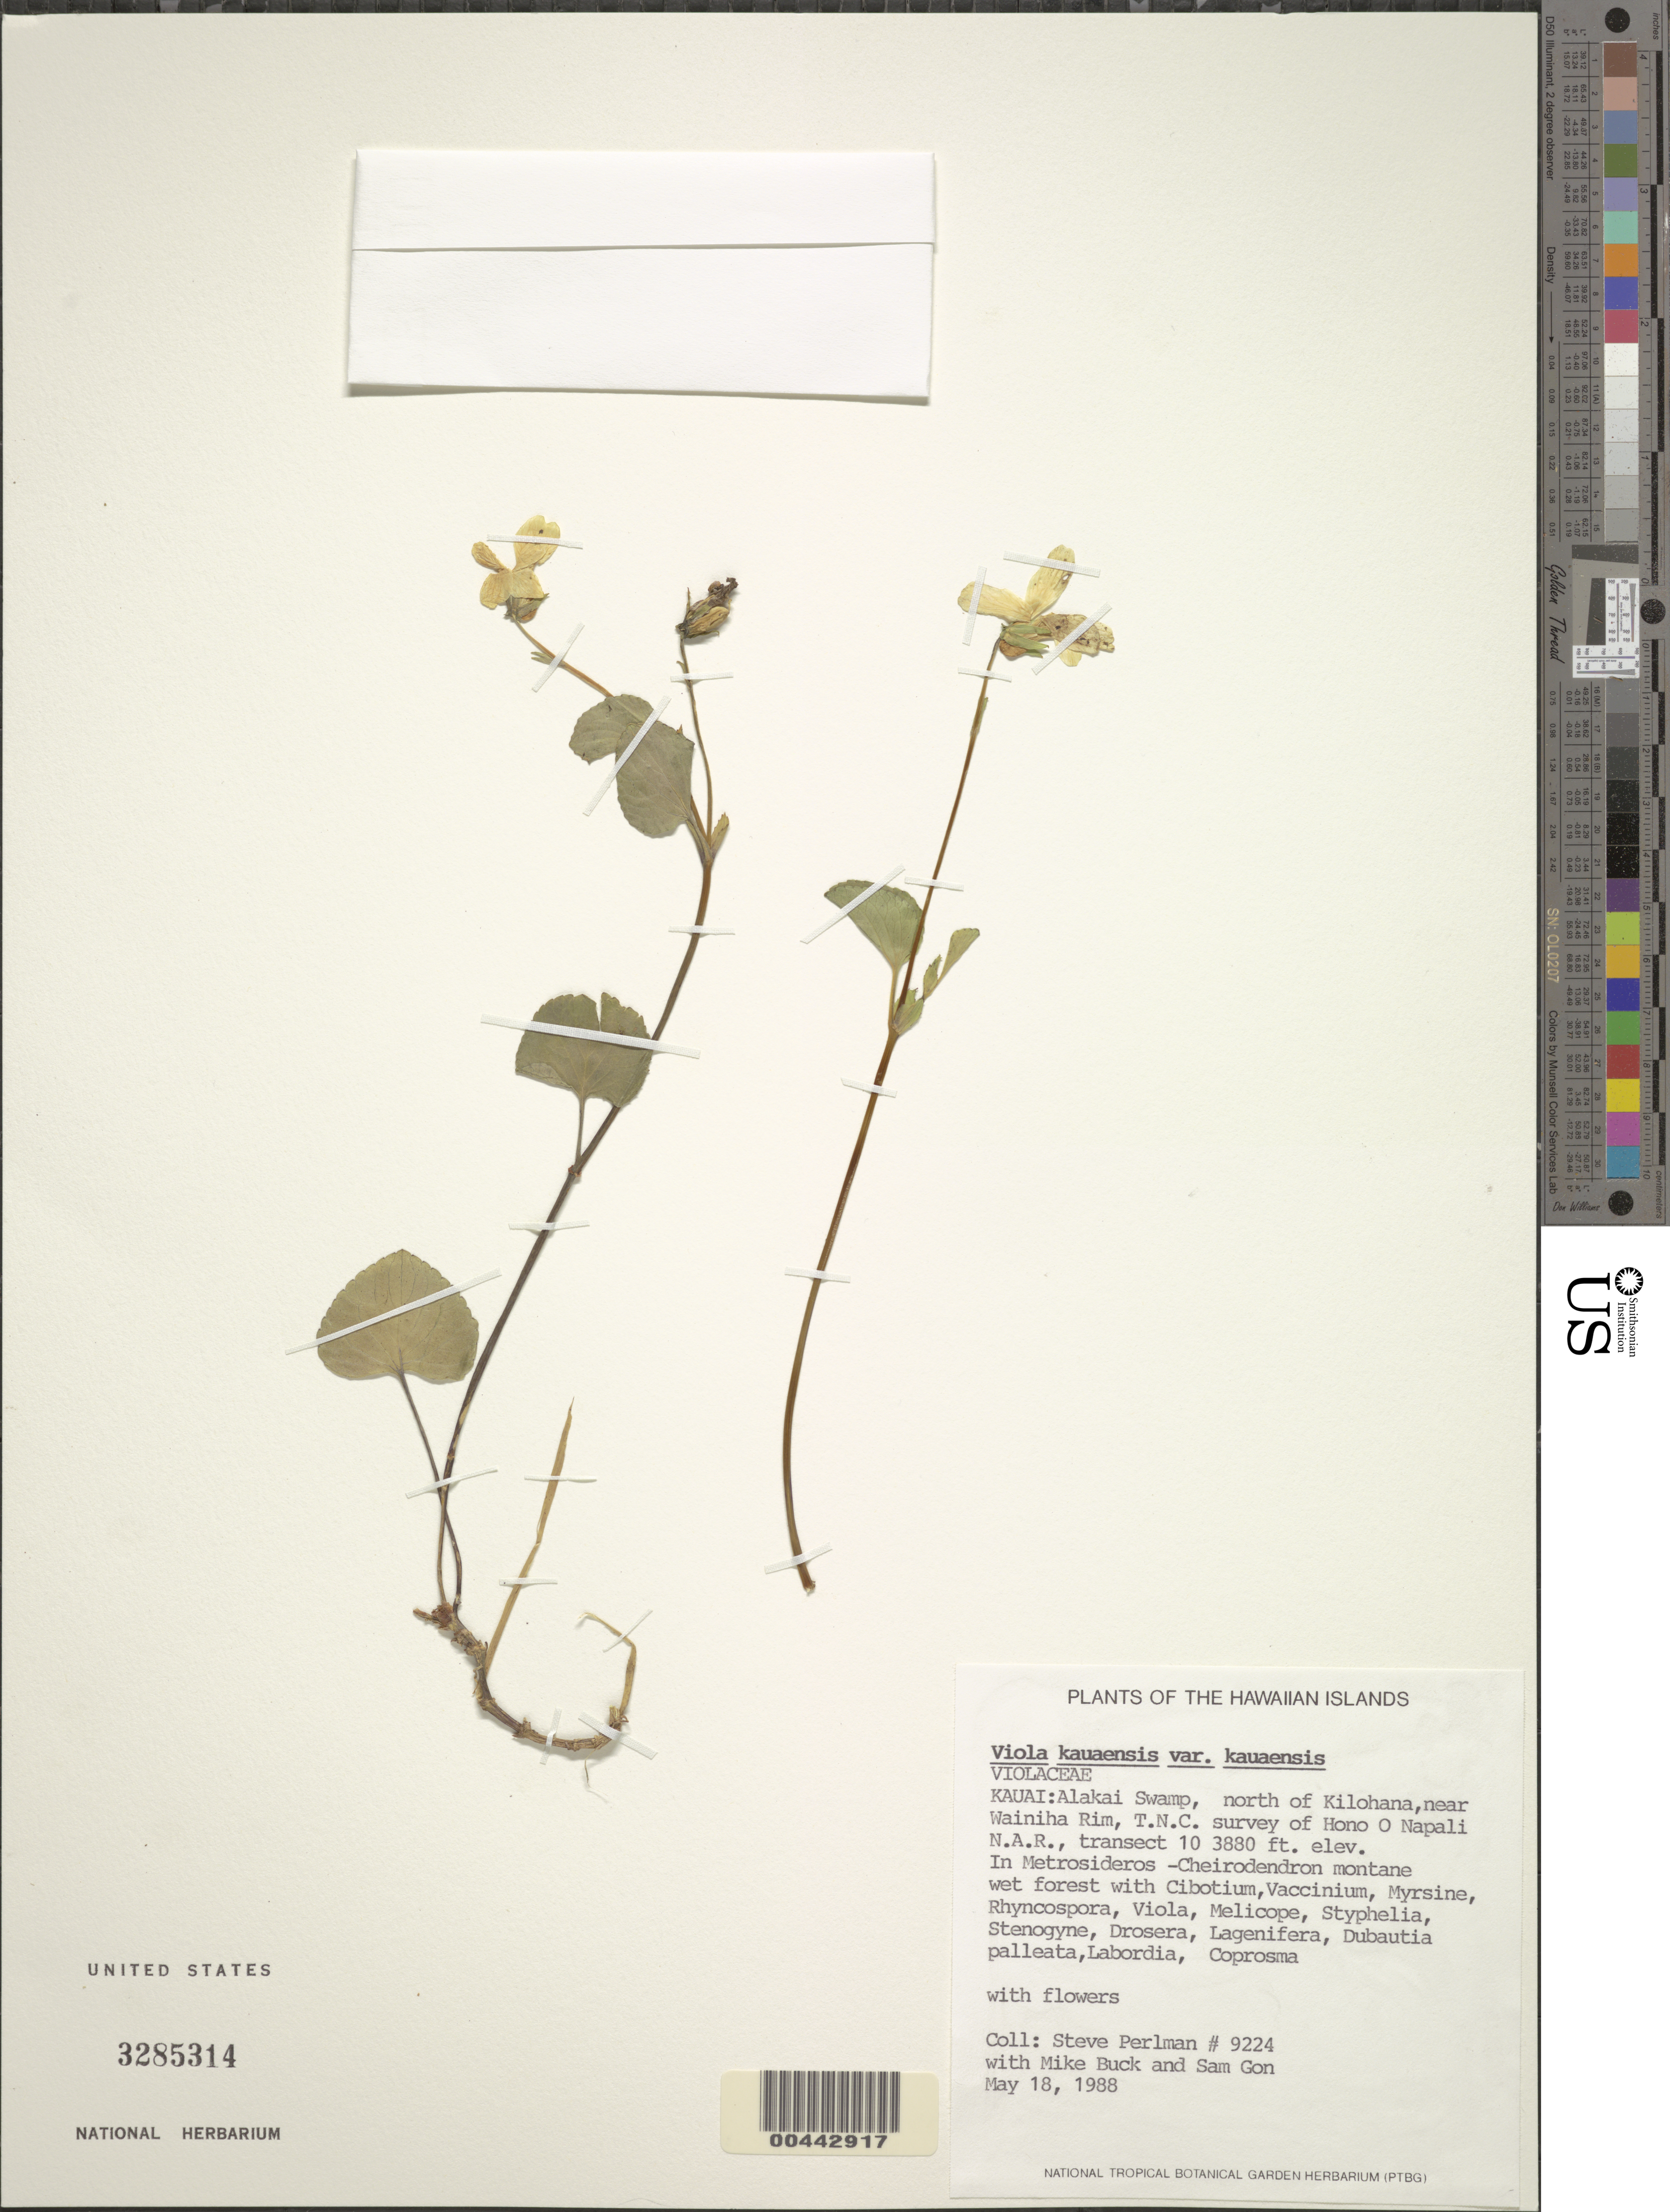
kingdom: Plantae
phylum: Tracheophyta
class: Magnoliopsida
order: Malpighiales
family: Violaceae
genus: Viola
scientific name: Viola kauaensis var. kauaensis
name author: A. Gray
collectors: S. P. Perlman, M. Buck & S. Gon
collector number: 9224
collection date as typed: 18 May 1988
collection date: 1988-05-18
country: United States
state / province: Hawaii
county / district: Kauai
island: Kaua'i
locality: Alakai Swamp, north of Kilohana, near Wainiha Rim, T.N.C. survey of Hono O Napali N.A.R., transect 10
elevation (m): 1183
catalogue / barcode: US 3285314